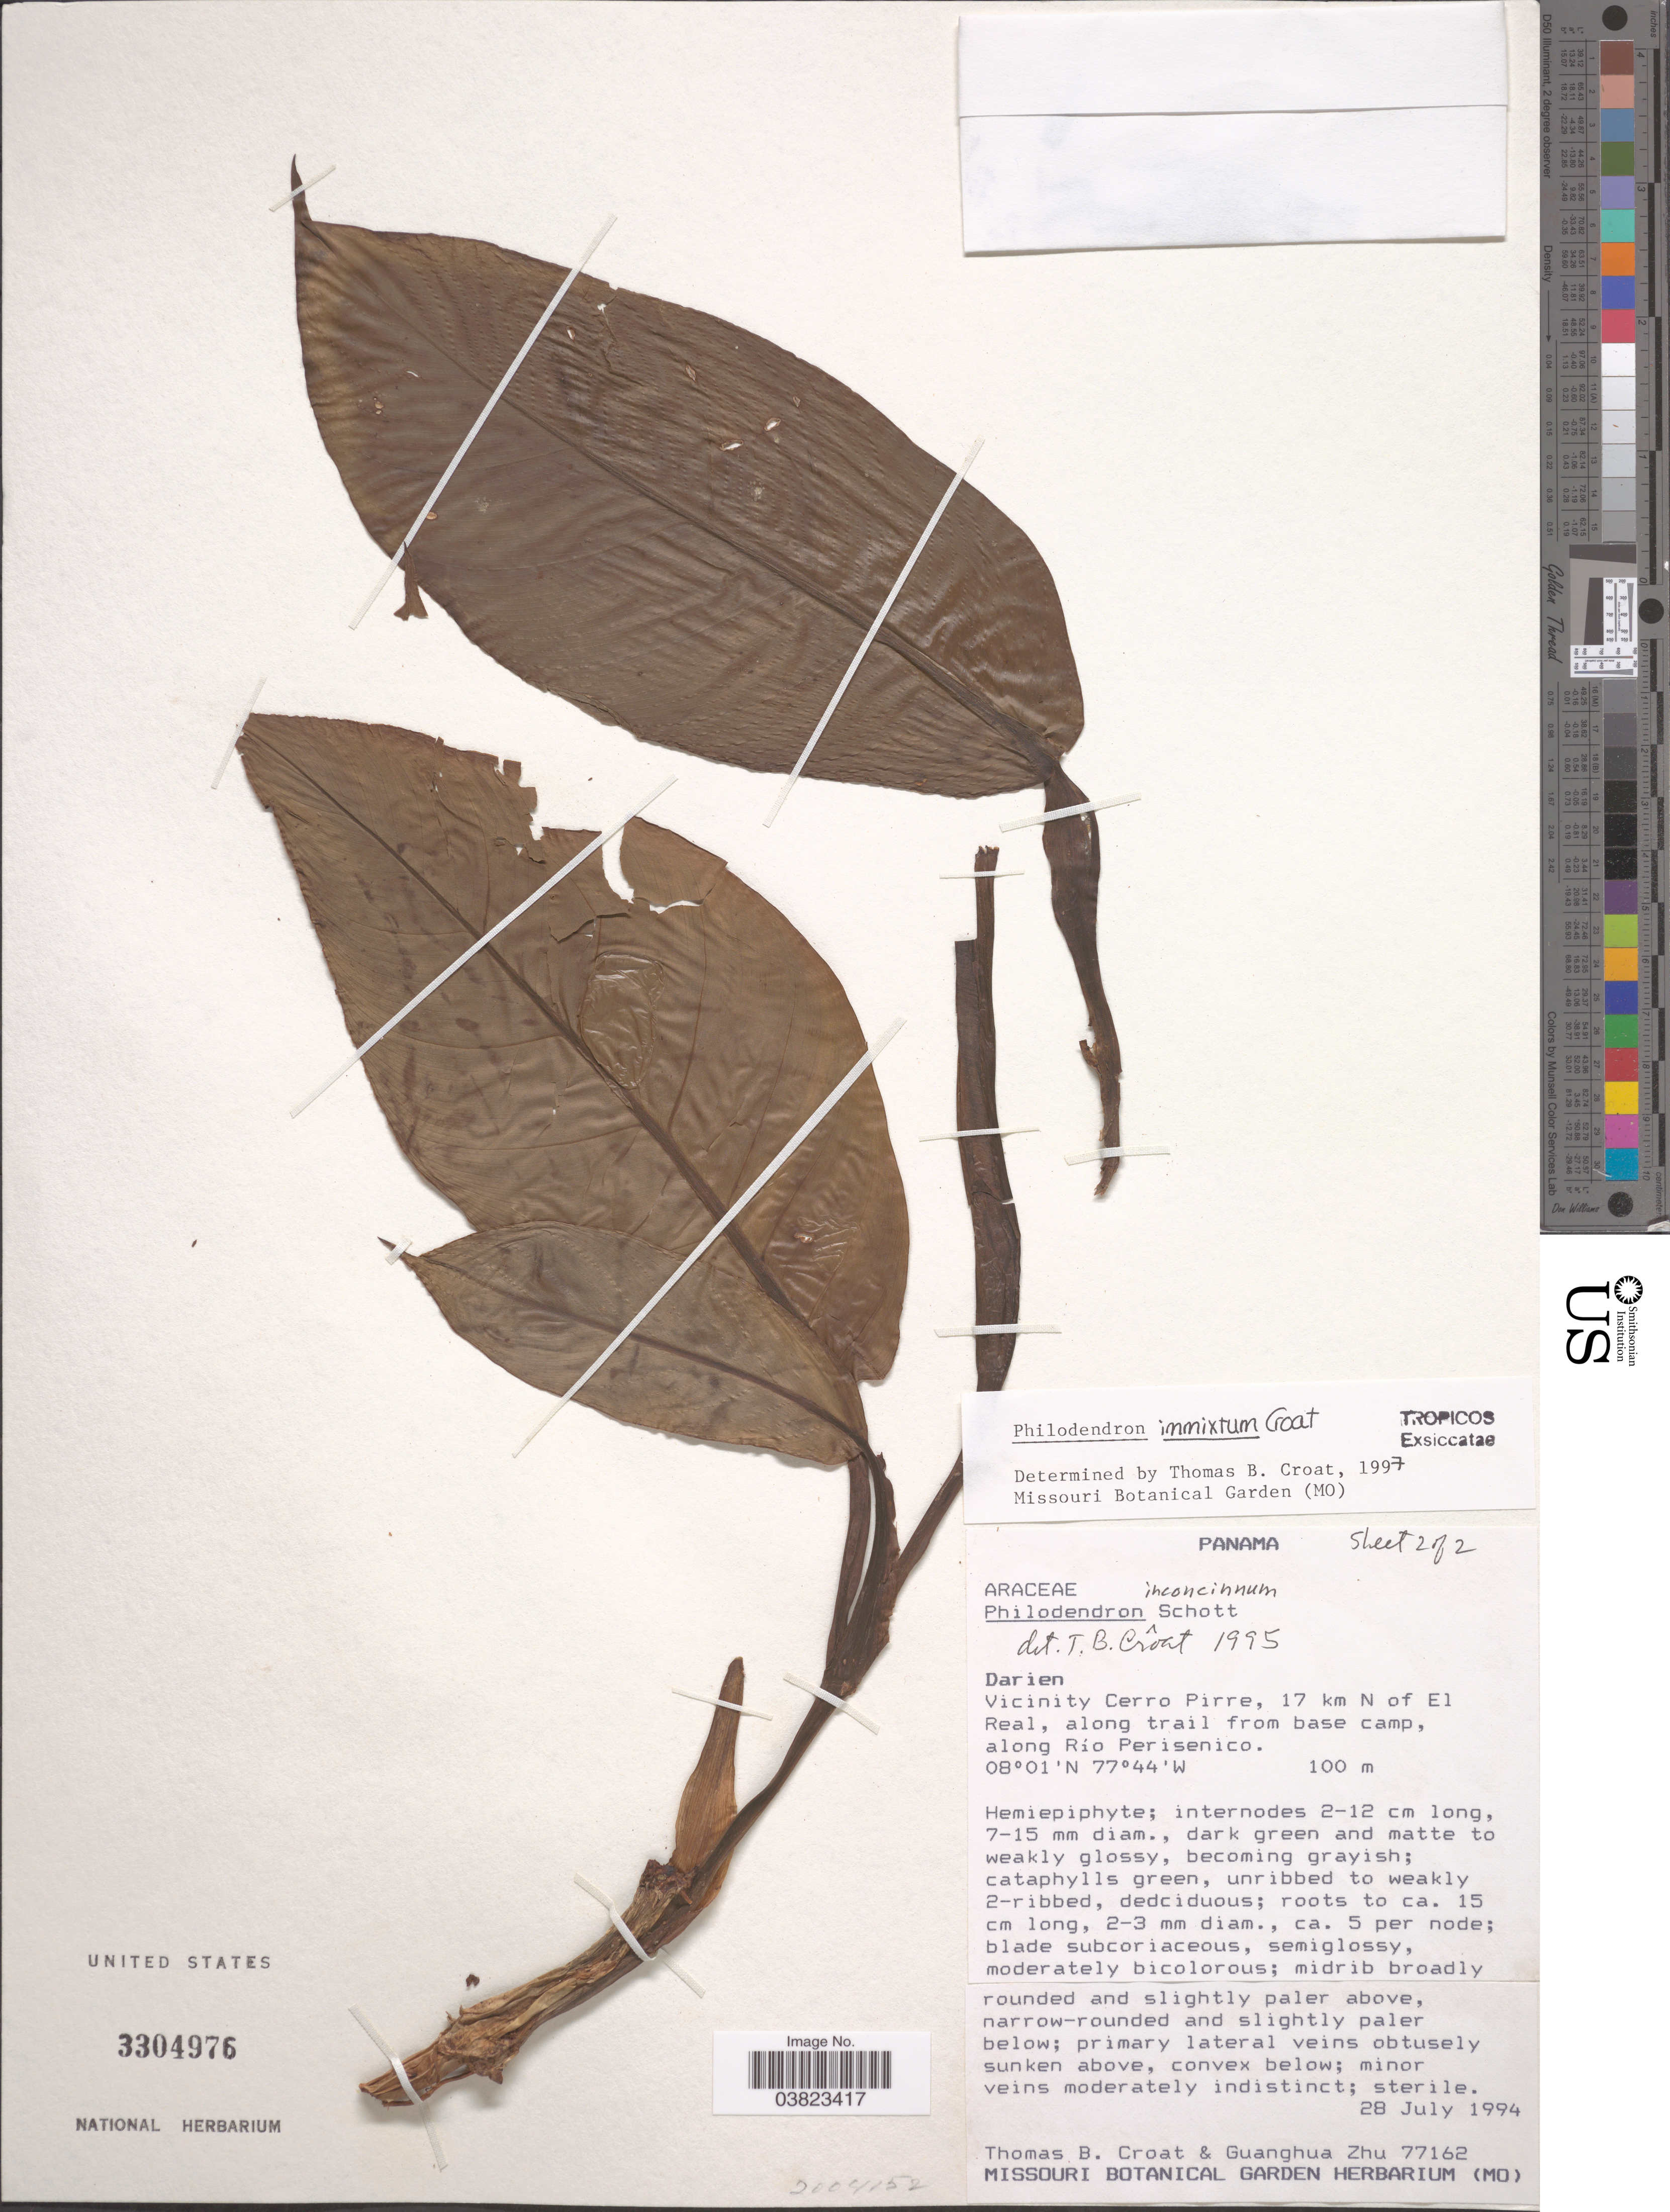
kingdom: Plantae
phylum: Tracheophyta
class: Liliopsida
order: Alismatales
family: Araceae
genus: Philodendron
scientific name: Philodendron immixtum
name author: Croat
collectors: T. B. Croat & Zhu Guanghua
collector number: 77162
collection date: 1994-07-28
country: Panama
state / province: Darien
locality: Vicinity Cerro Pirre, 17 km N of El Real, along trail from base camp, along Río Perisenico.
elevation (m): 100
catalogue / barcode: US 3304976